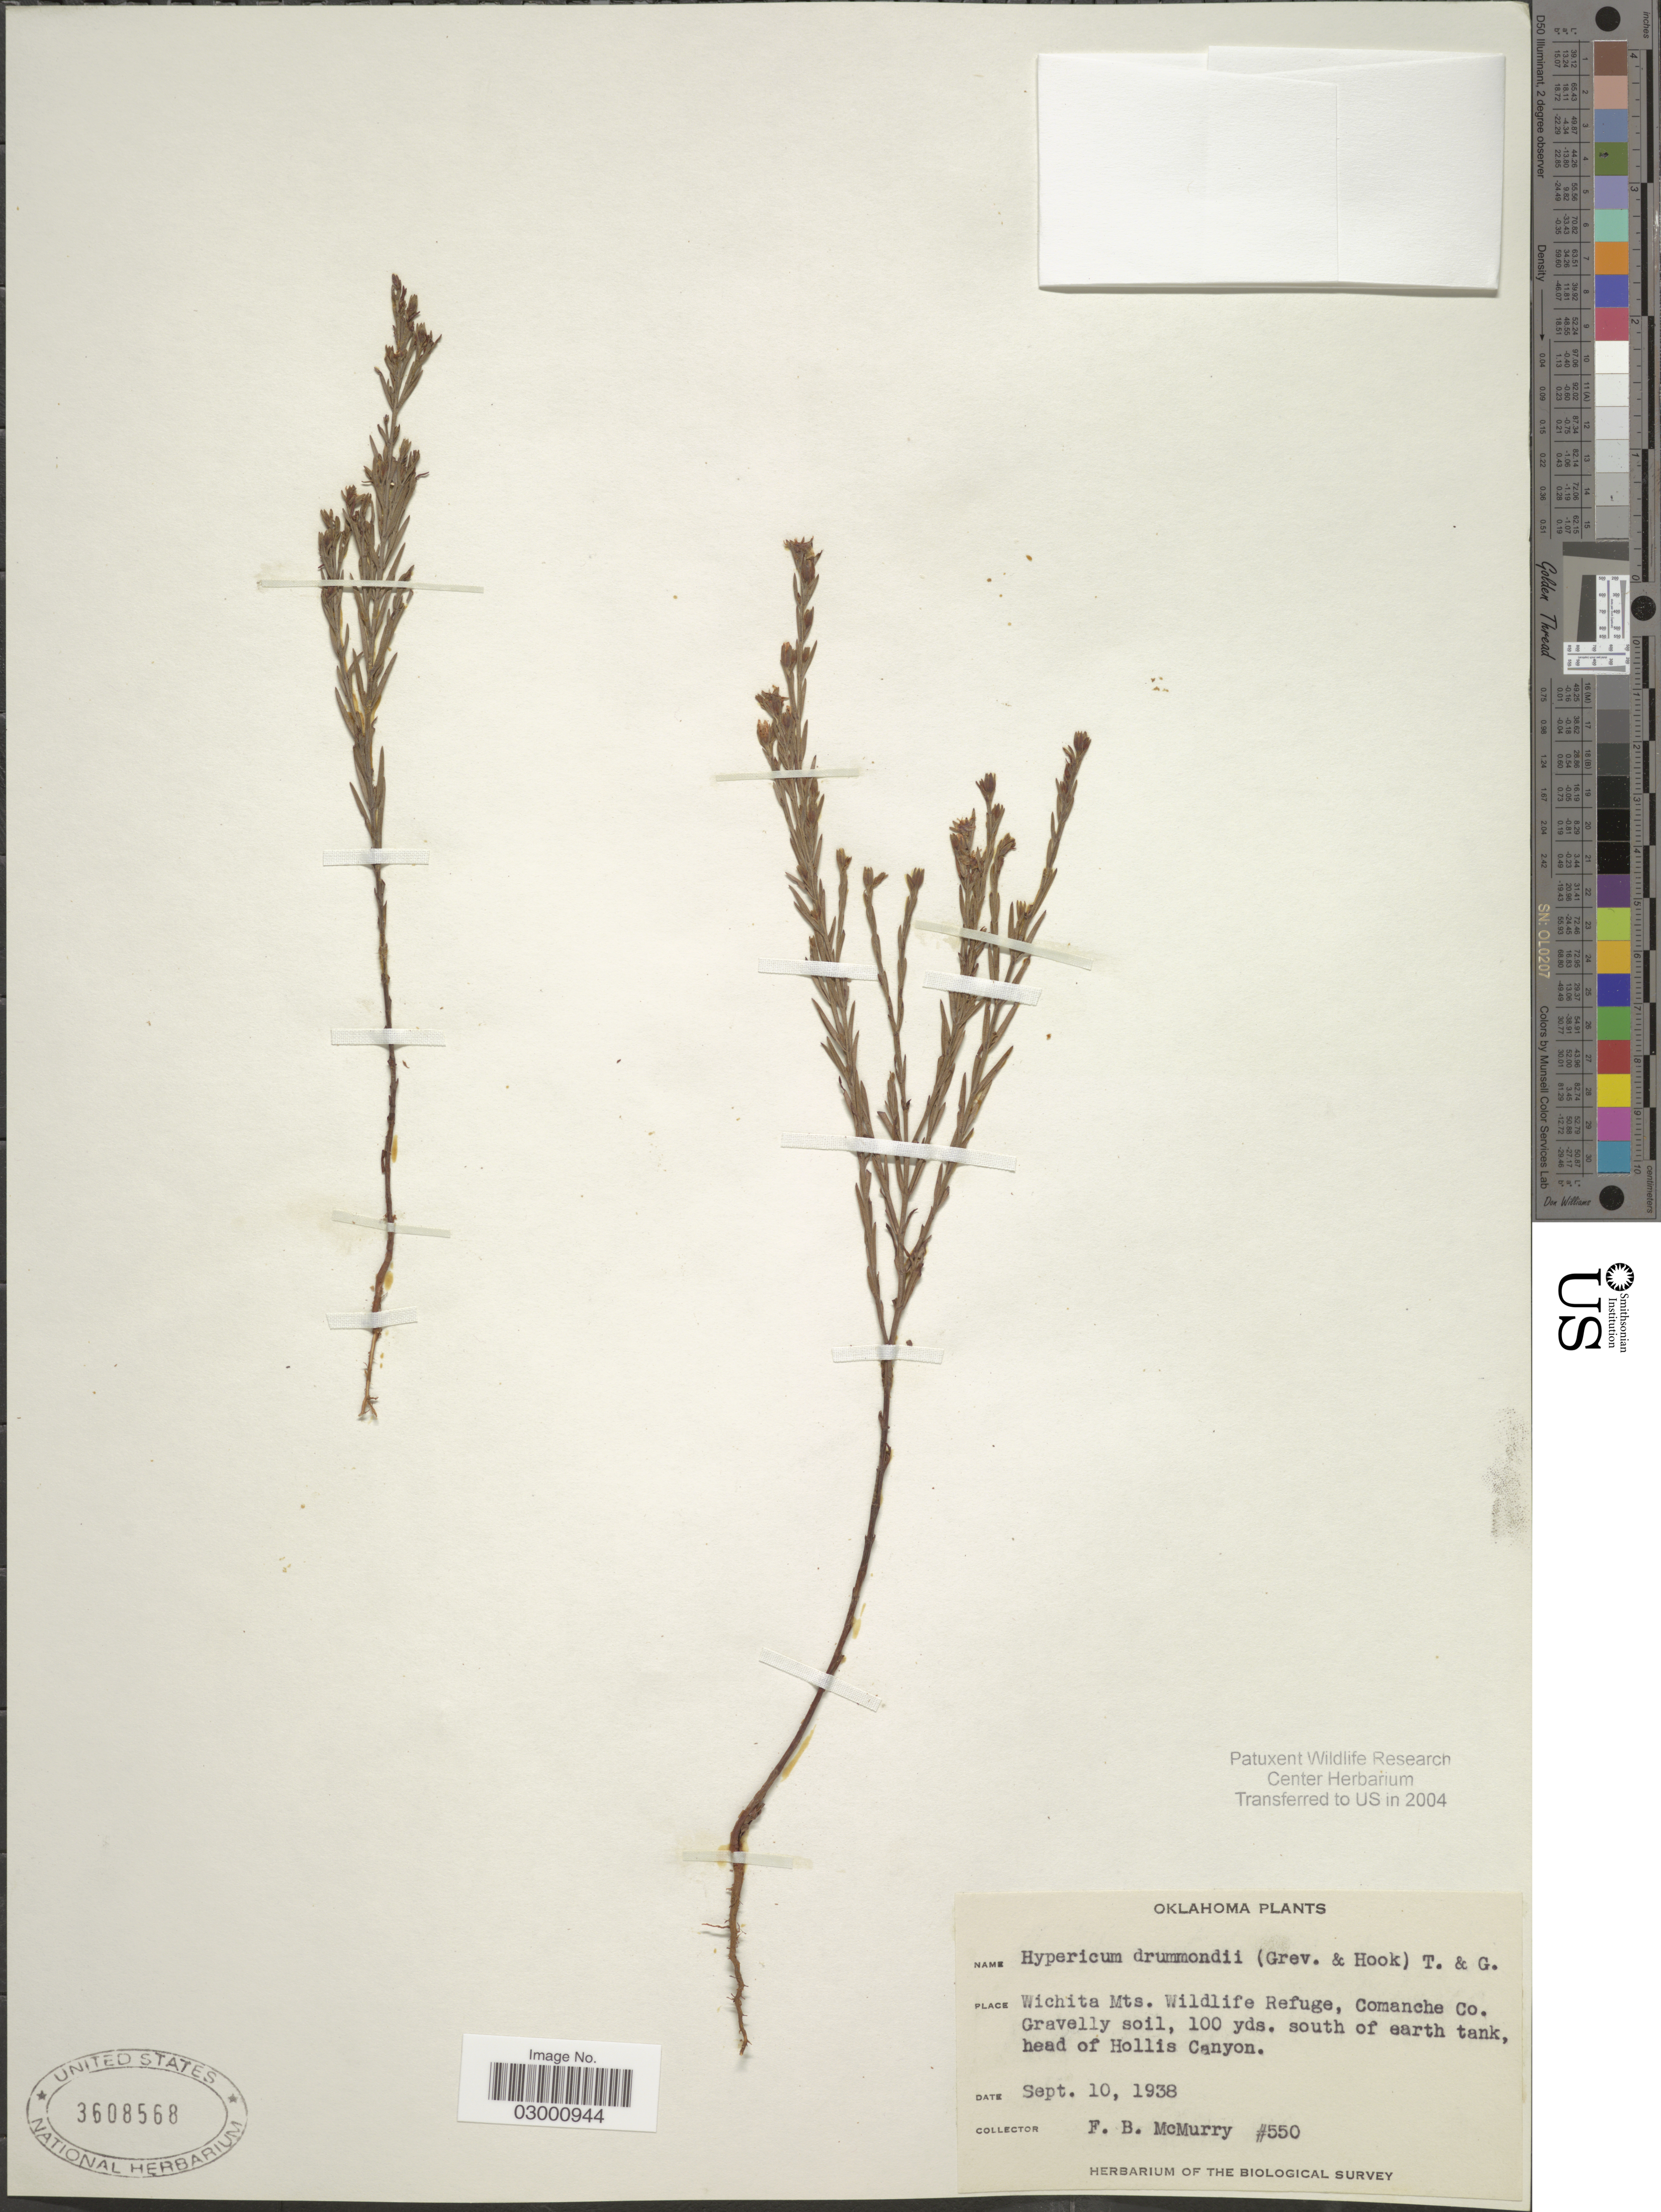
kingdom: Plantae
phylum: Tracheophyta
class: Magnoliopsida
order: Malpighiales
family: Hypericaceae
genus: Hypericum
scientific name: Hypericum drummondii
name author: (Grev. & Hook.) Torr. & A. Gray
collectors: F. B. McMurry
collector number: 550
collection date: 1938-09-10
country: United States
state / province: Oklahoma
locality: Wichita Mts. Wildlife Refuge, Comanche Co. Gravelly soil, 100 yds. south of earth tank, head of Hollis Canyon.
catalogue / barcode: US 3608568